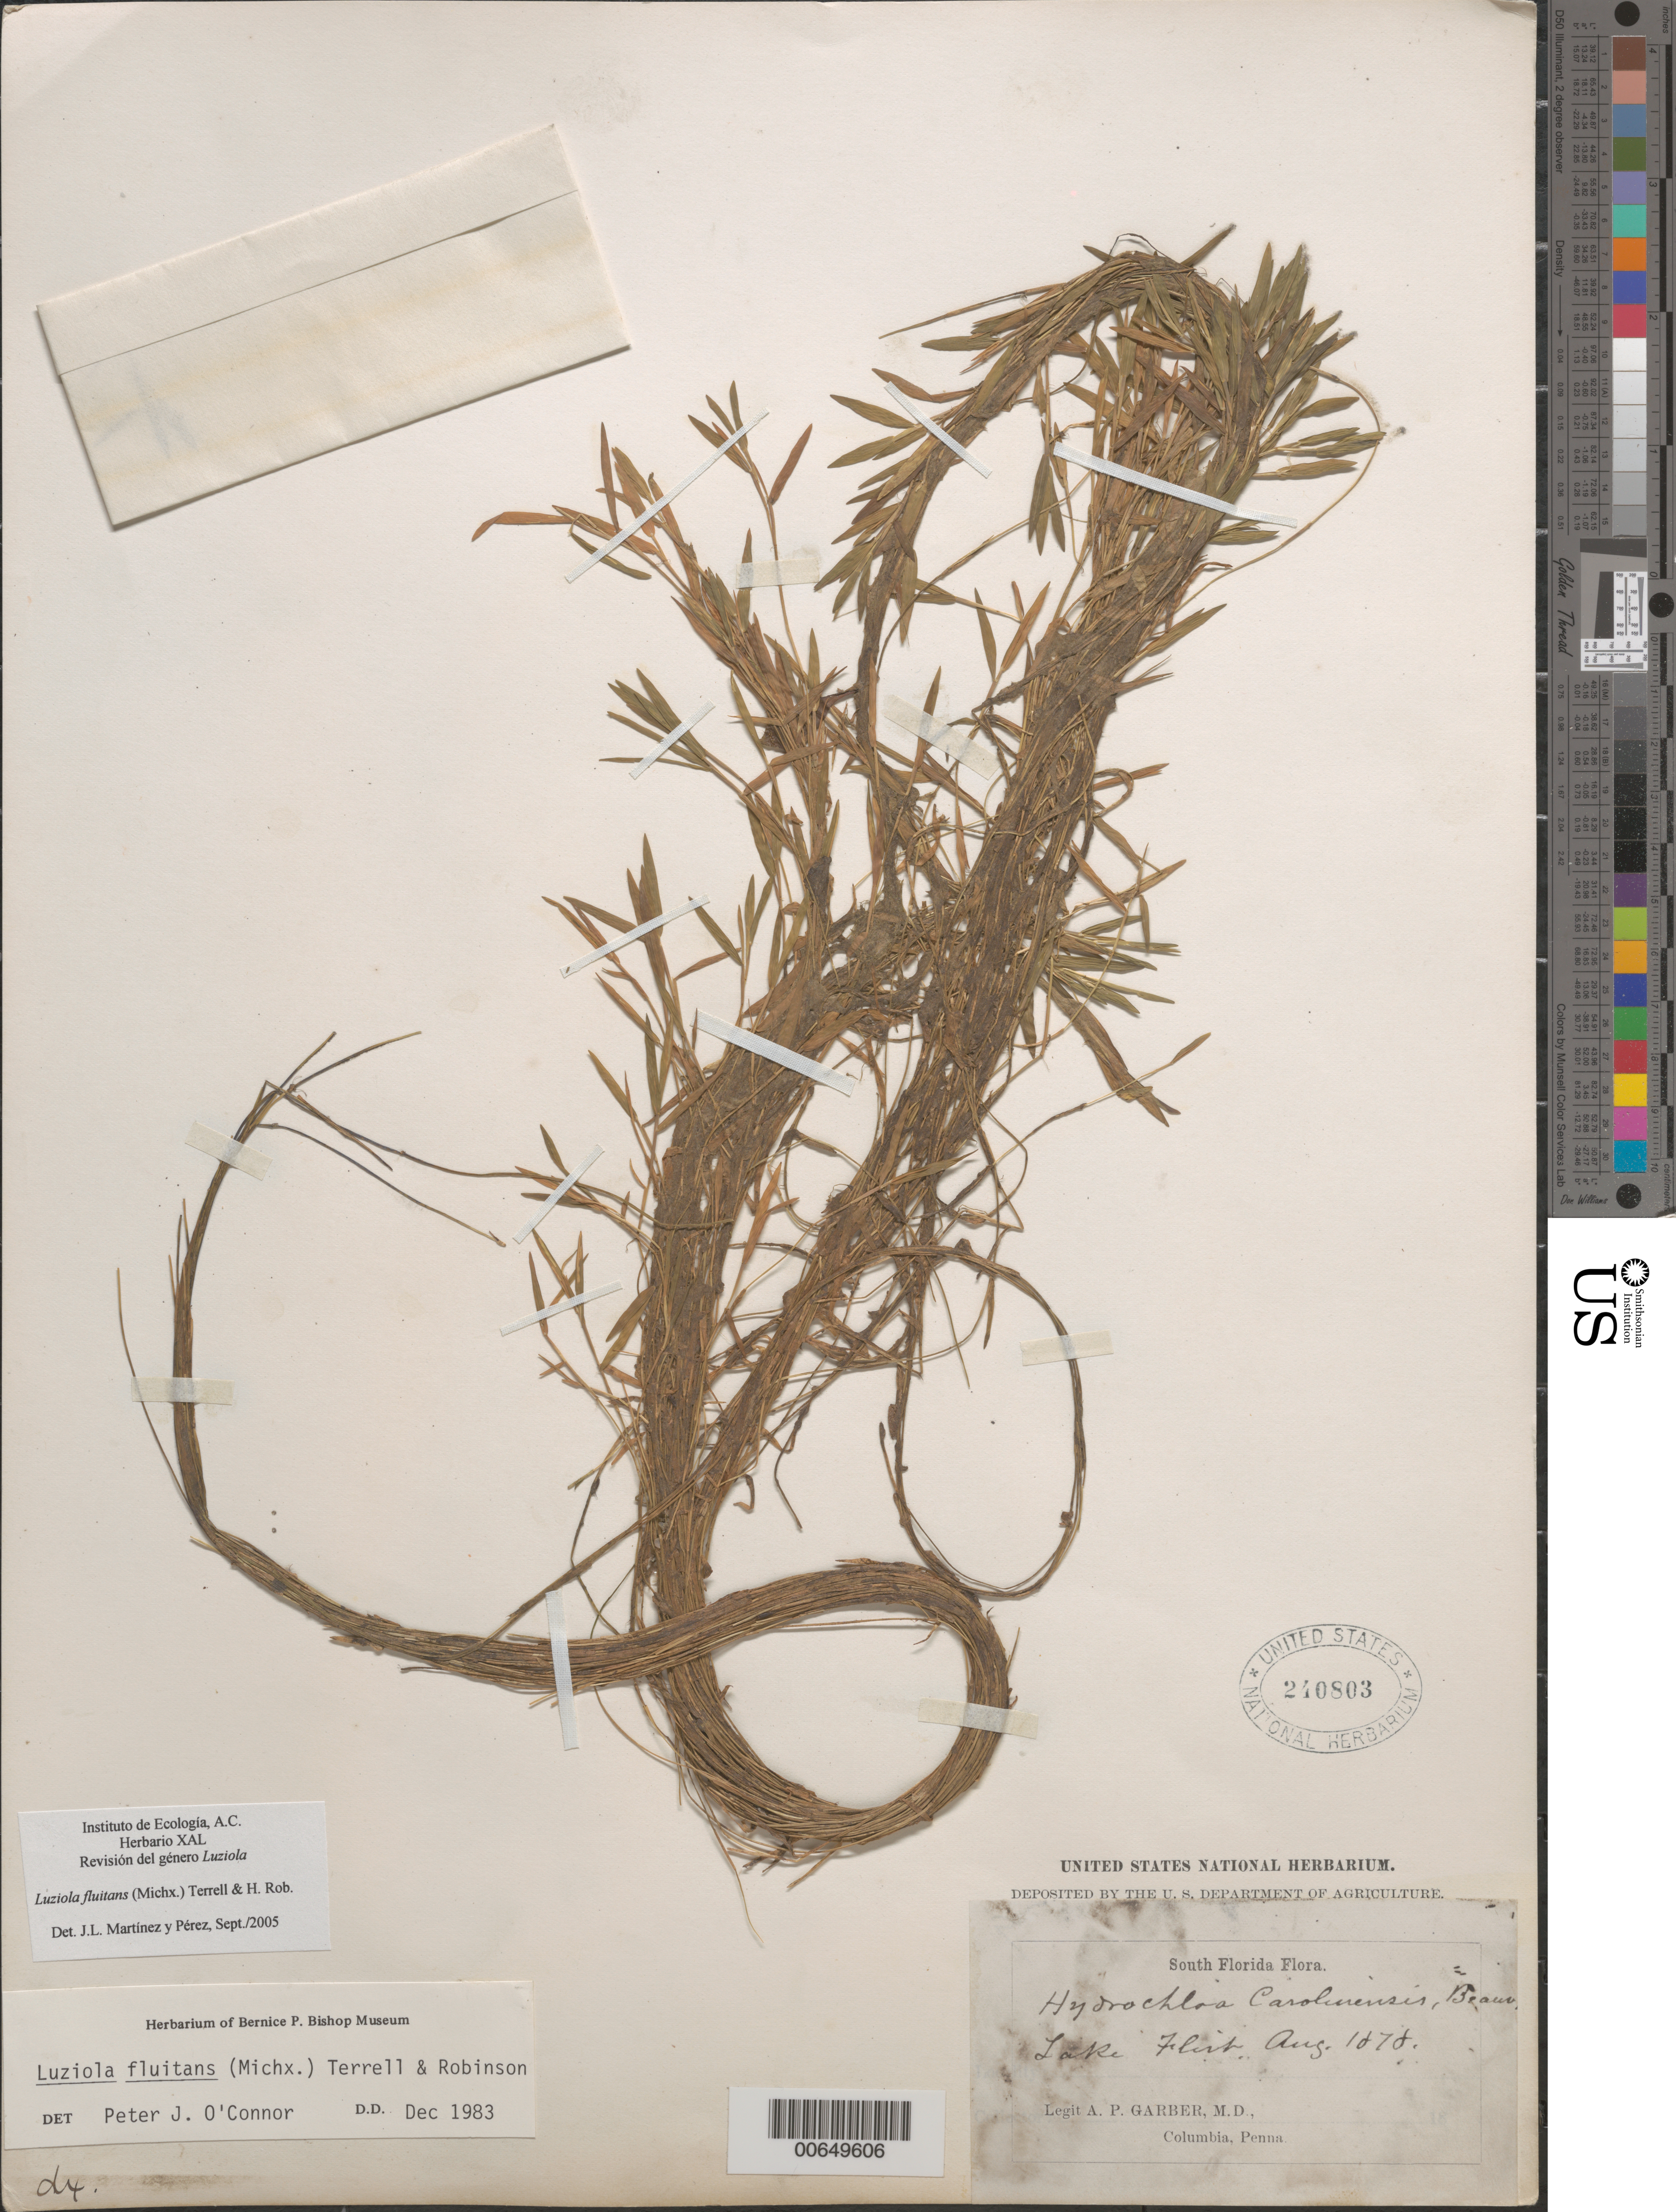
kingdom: Plantae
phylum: Tracheophyta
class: Liliopsida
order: Poales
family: Poaceae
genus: Luziola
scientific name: Luziola fluitans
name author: (Michx.) Terrell & H. Rob.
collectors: A. P. Garber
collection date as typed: Aug 1878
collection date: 1878-08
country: United States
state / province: Florida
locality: Lake Flirt.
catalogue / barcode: US 240803